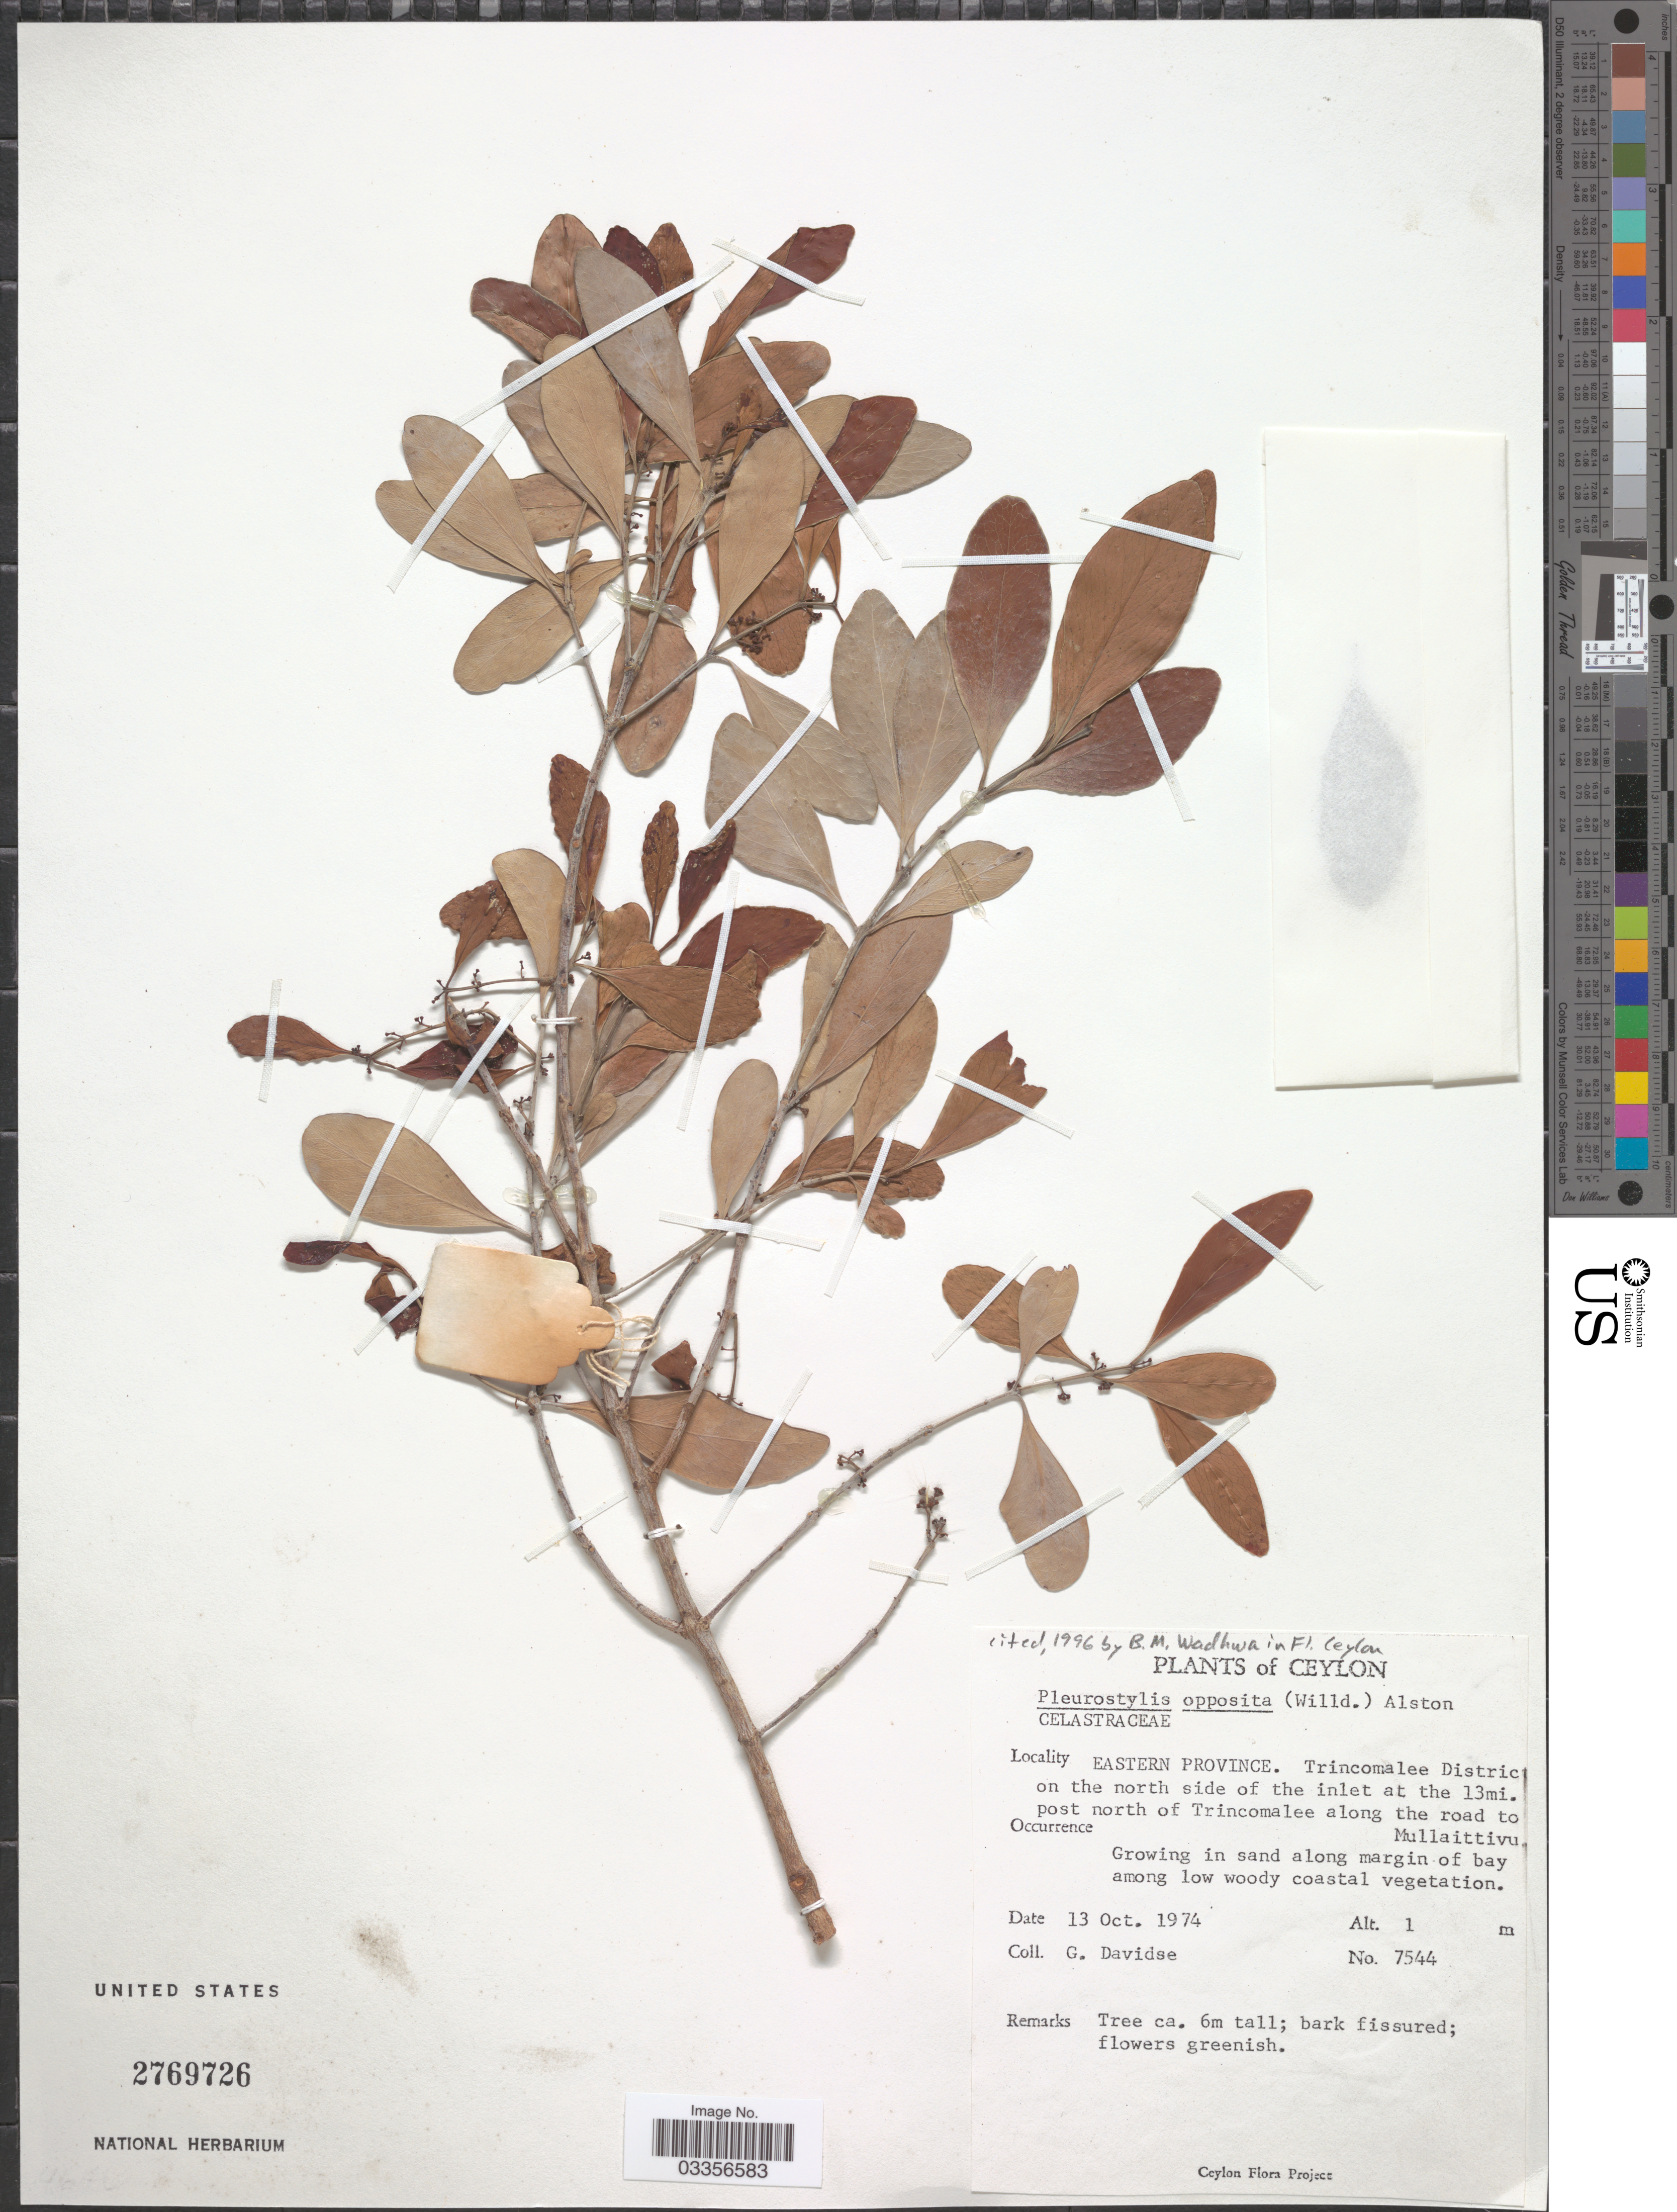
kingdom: Plantae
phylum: Tracheophyta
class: Magnoliopsida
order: Celastrales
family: Celastraceae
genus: Pleurostylia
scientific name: Pleurostylia opposita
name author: (Wall.) Alston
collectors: G. Davidse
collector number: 7544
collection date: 1974-10-13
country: Sri Lanka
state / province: Eastern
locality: Ceylon, Trincomalee District on the north side of the inlet at the 13mi. post north of Trincomalee along the road to Mullaittivu.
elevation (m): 1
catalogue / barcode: US 2769726